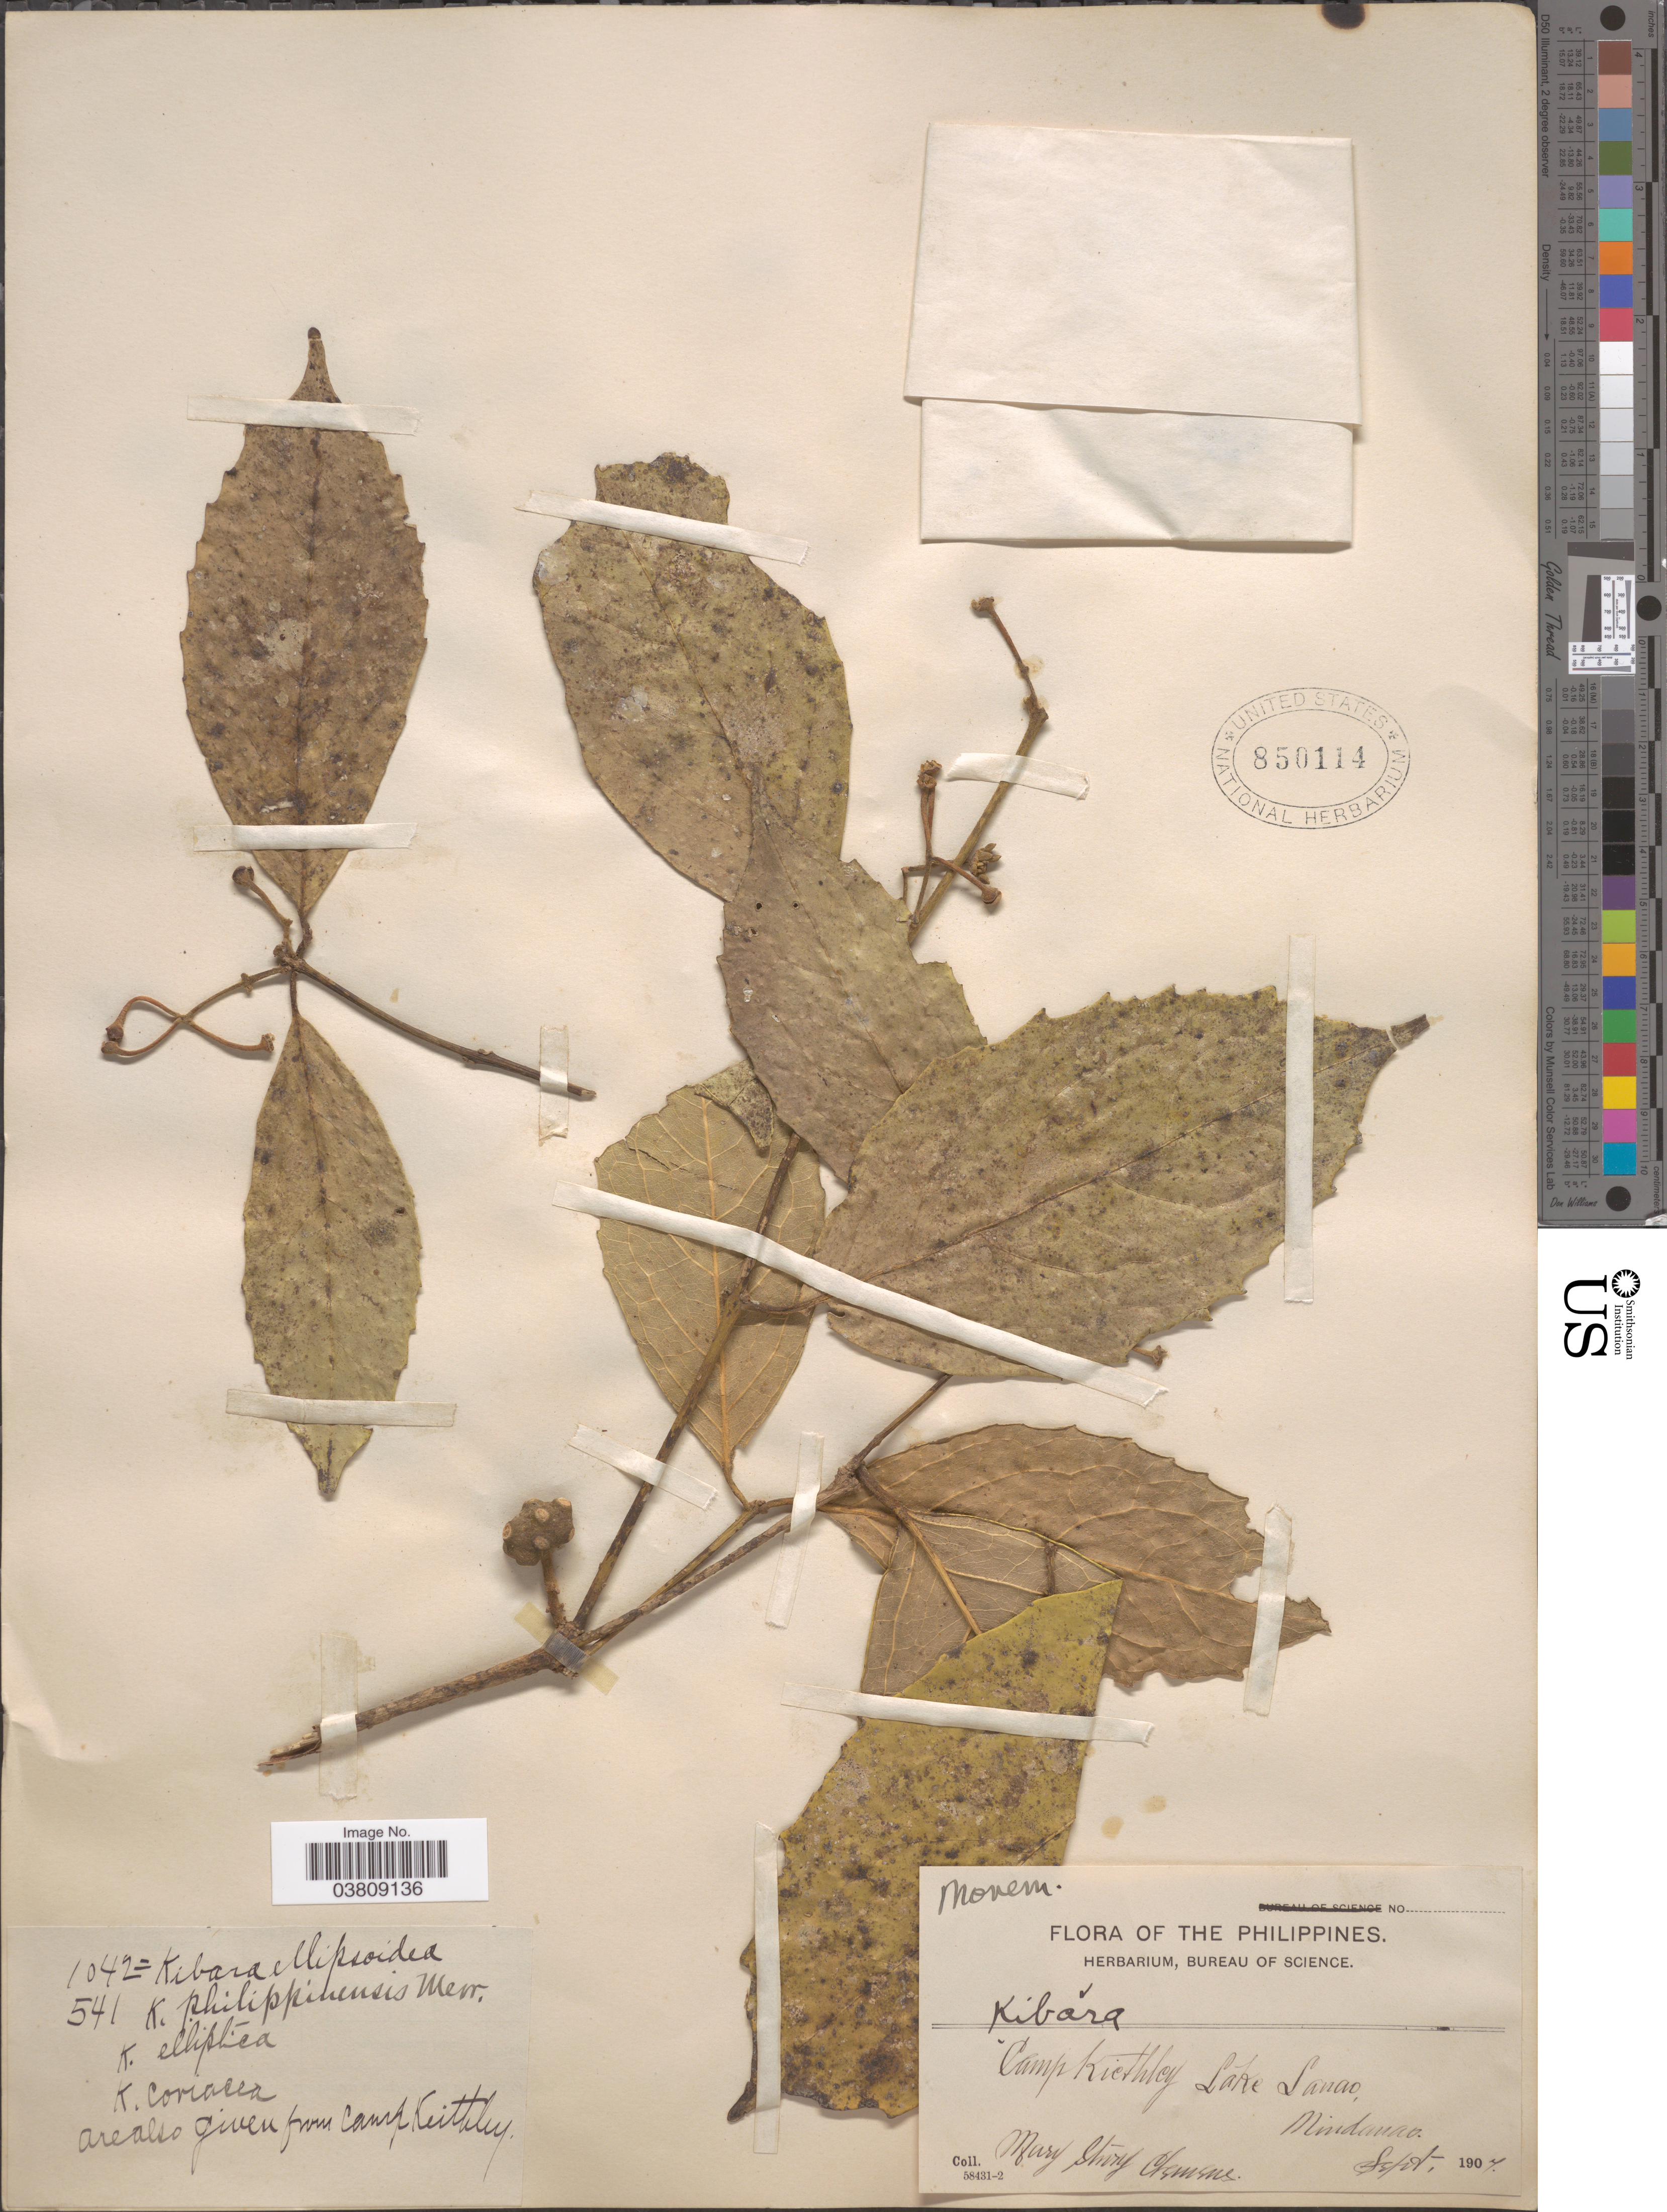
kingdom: Plantae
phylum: Tracheophyta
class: Magnoliopsida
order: Laurales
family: Monimiaceae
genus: Kibara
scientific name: Kibara sp.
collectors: M. S. Clemens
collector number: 1042?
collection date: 1907-09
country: Philippines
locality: Camp Kiethley Lake Lanao, Mindanao.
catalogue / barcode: US 850114